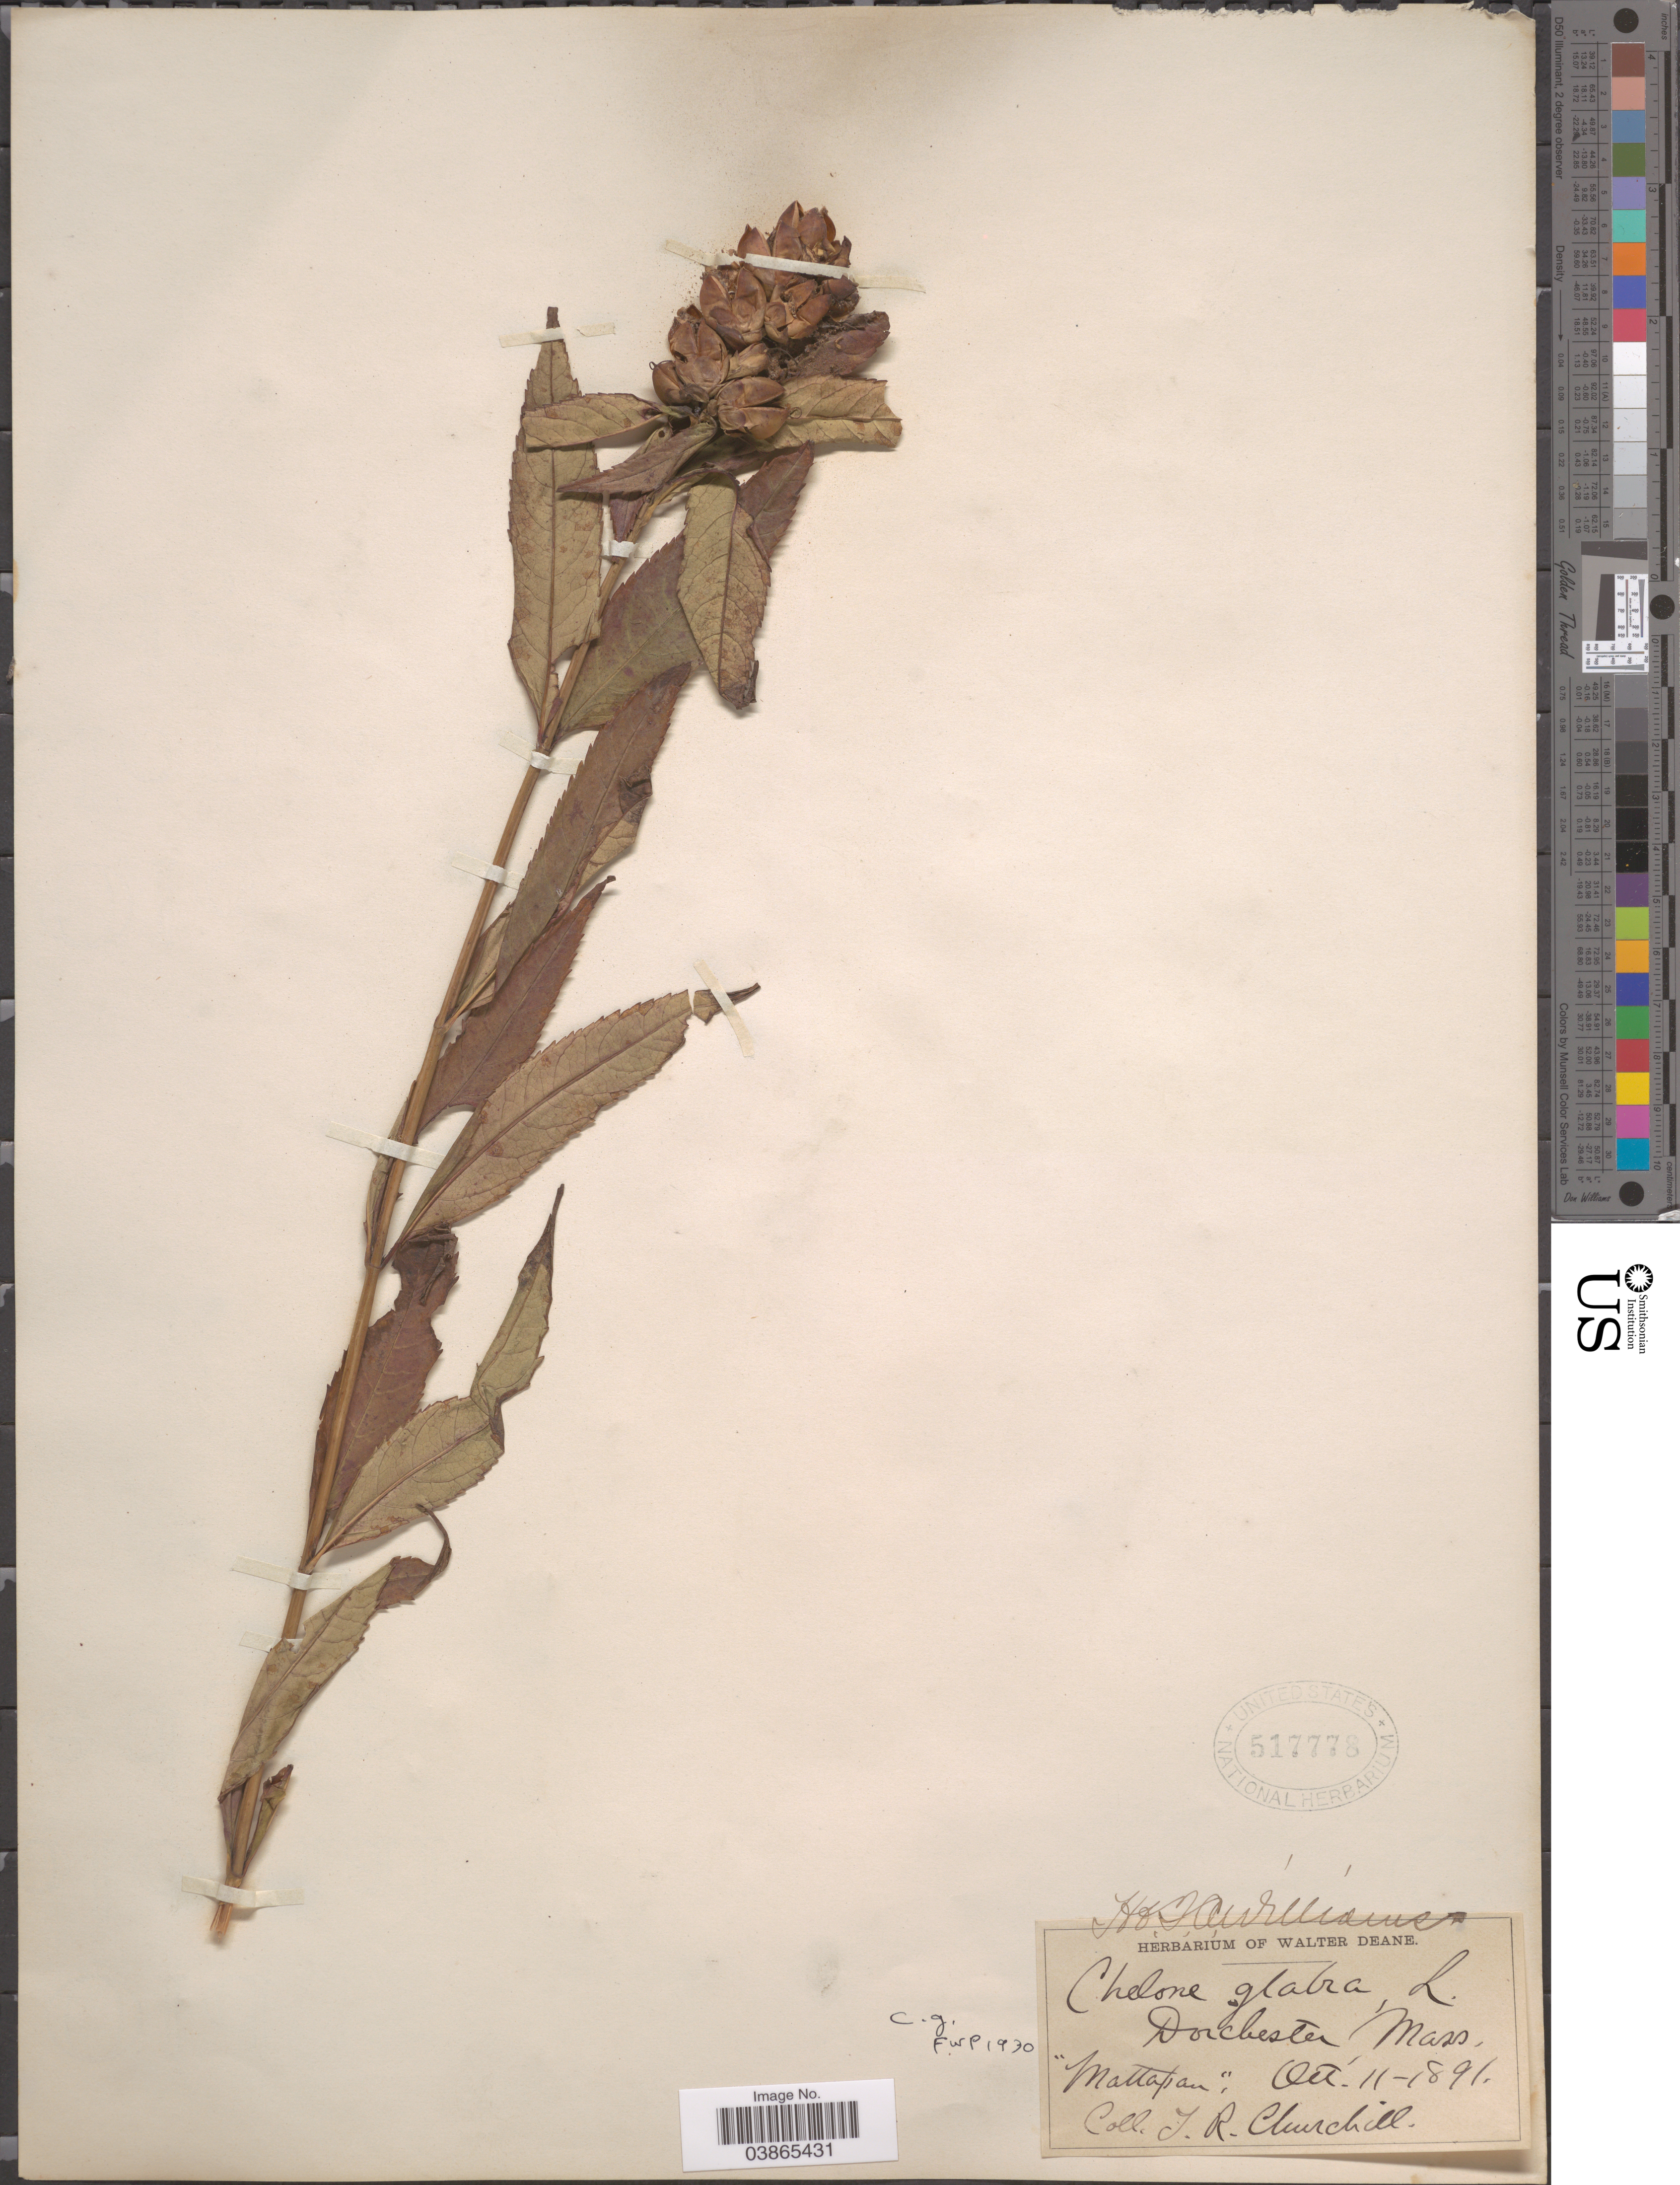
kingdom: Plantae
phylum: Tracheophyta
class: Magnoliopsida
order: Lamiales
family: Plantaginaceae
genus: Chelone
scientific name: Chelone glabra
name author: L.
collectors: J. Churchill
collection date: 1891-10-11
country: United States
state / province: Massachusetts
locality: Dorchester. "Mattapan".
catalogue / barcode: US 517778